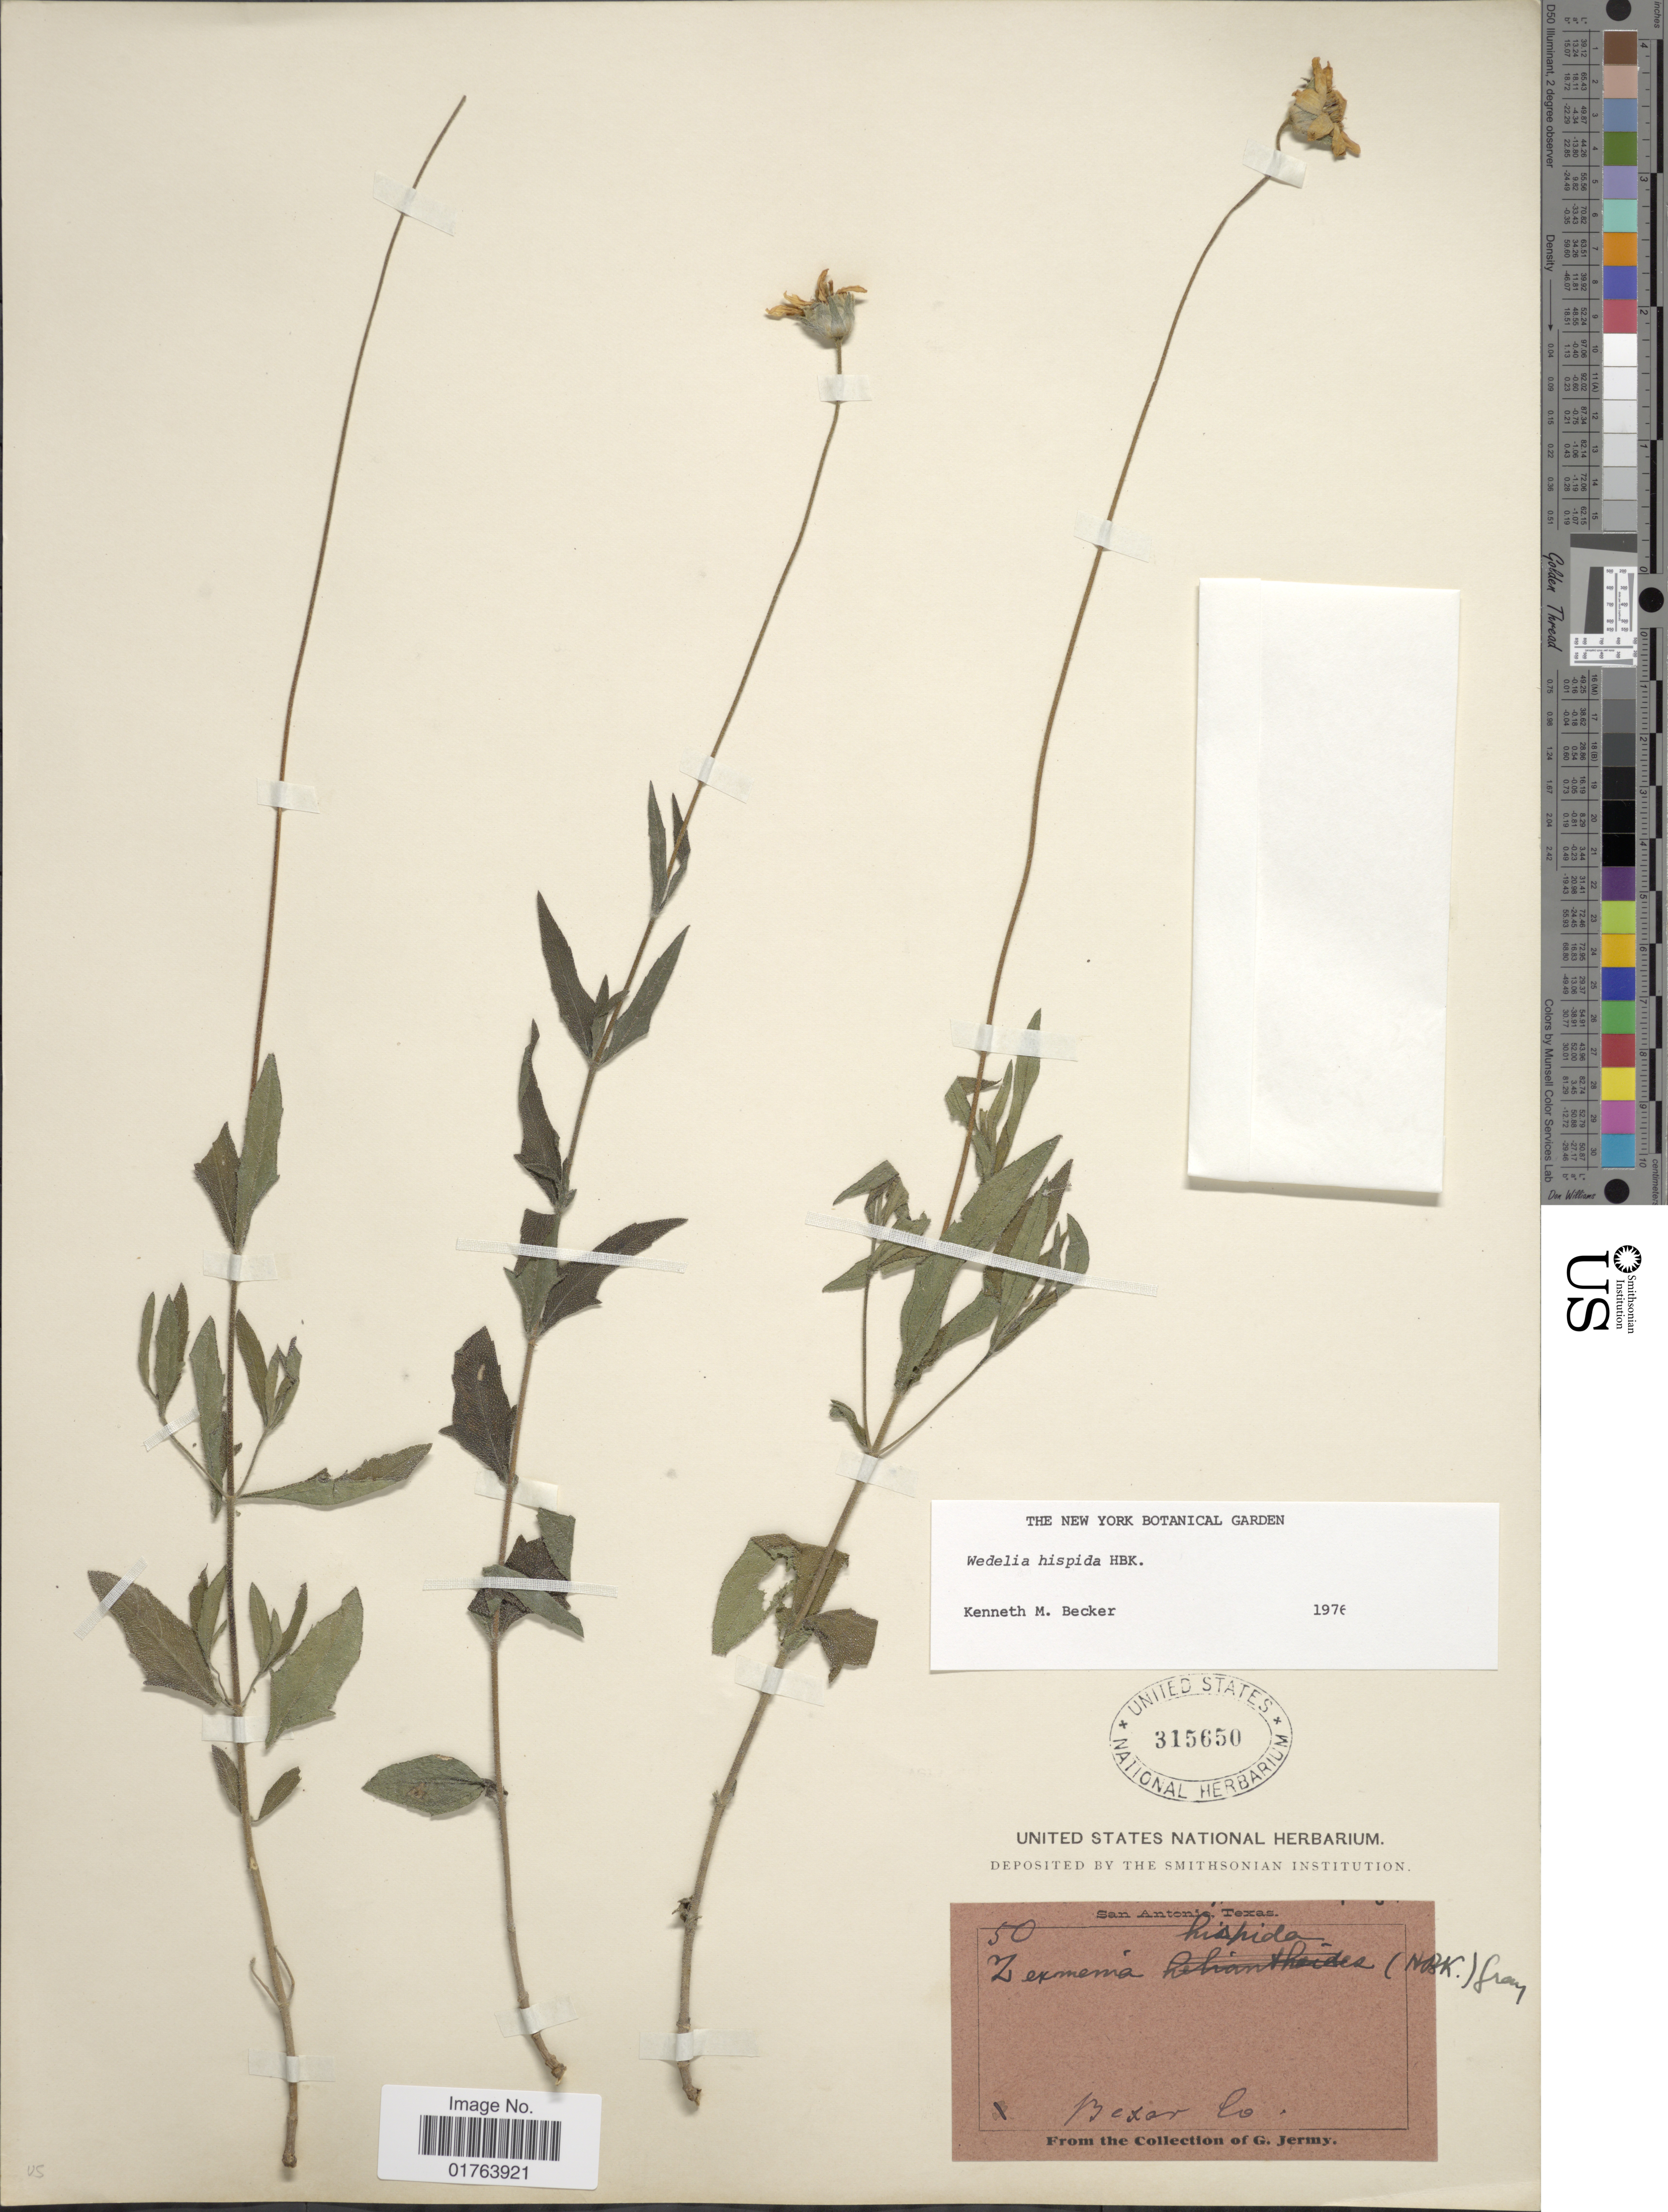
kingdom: Plantae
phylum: Tracheophyta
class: Magnoliopsida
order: Asterales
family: Asteraceae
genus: Wedelia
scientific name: Wedelia acapulcensis var. hispida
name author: (Kunth) Strother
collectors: G. Jermy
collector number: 50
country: United States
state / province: Texas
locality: Bexar Co.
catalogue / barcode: US 315650